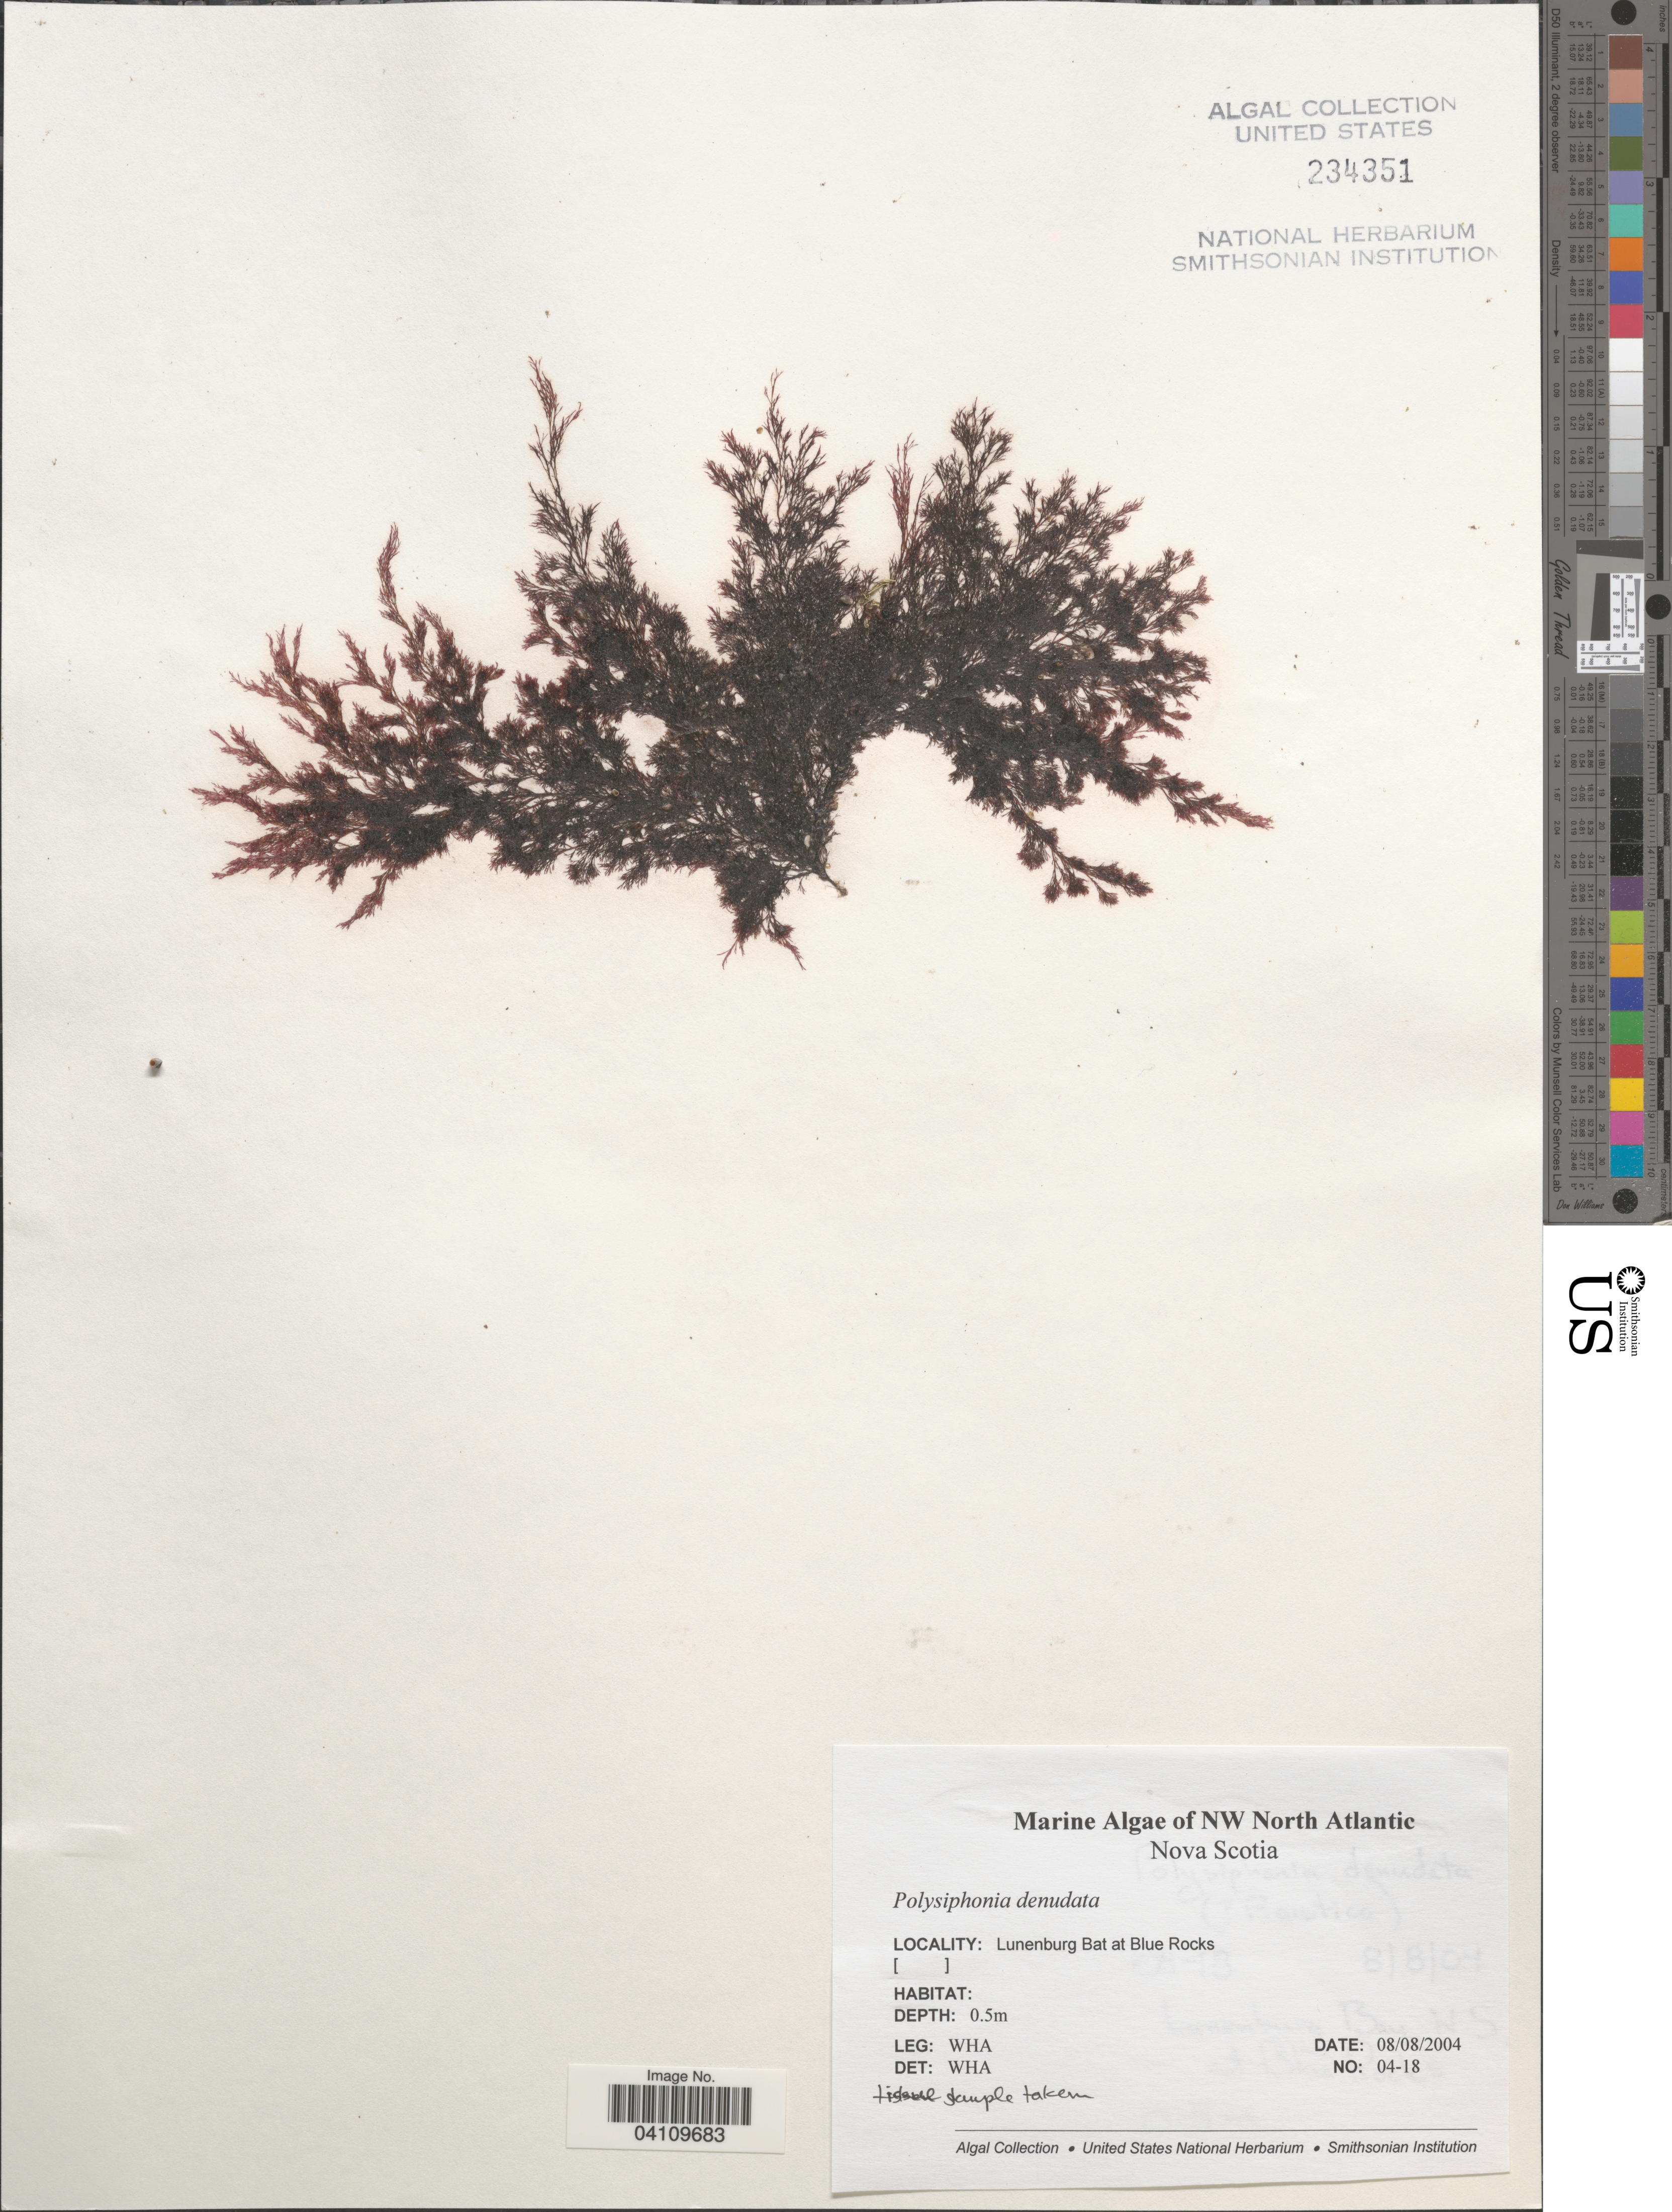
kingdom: Plantae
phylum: Rhodophyta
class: Florideophyceae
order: Ceramiales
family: Rhodomelaceae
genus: Carradoriella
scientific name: Carradoriella denudata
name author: (Dillwyn) Savoie & G.W. Saunders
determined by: Algae name updating Project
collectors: W. H. Adey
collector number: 04-18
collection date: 2004-08-08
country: Canada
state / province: Nova Scotia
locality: NW North Atlantic. Lunenburg Bat at Blue Rocks.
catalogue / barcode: US 234351